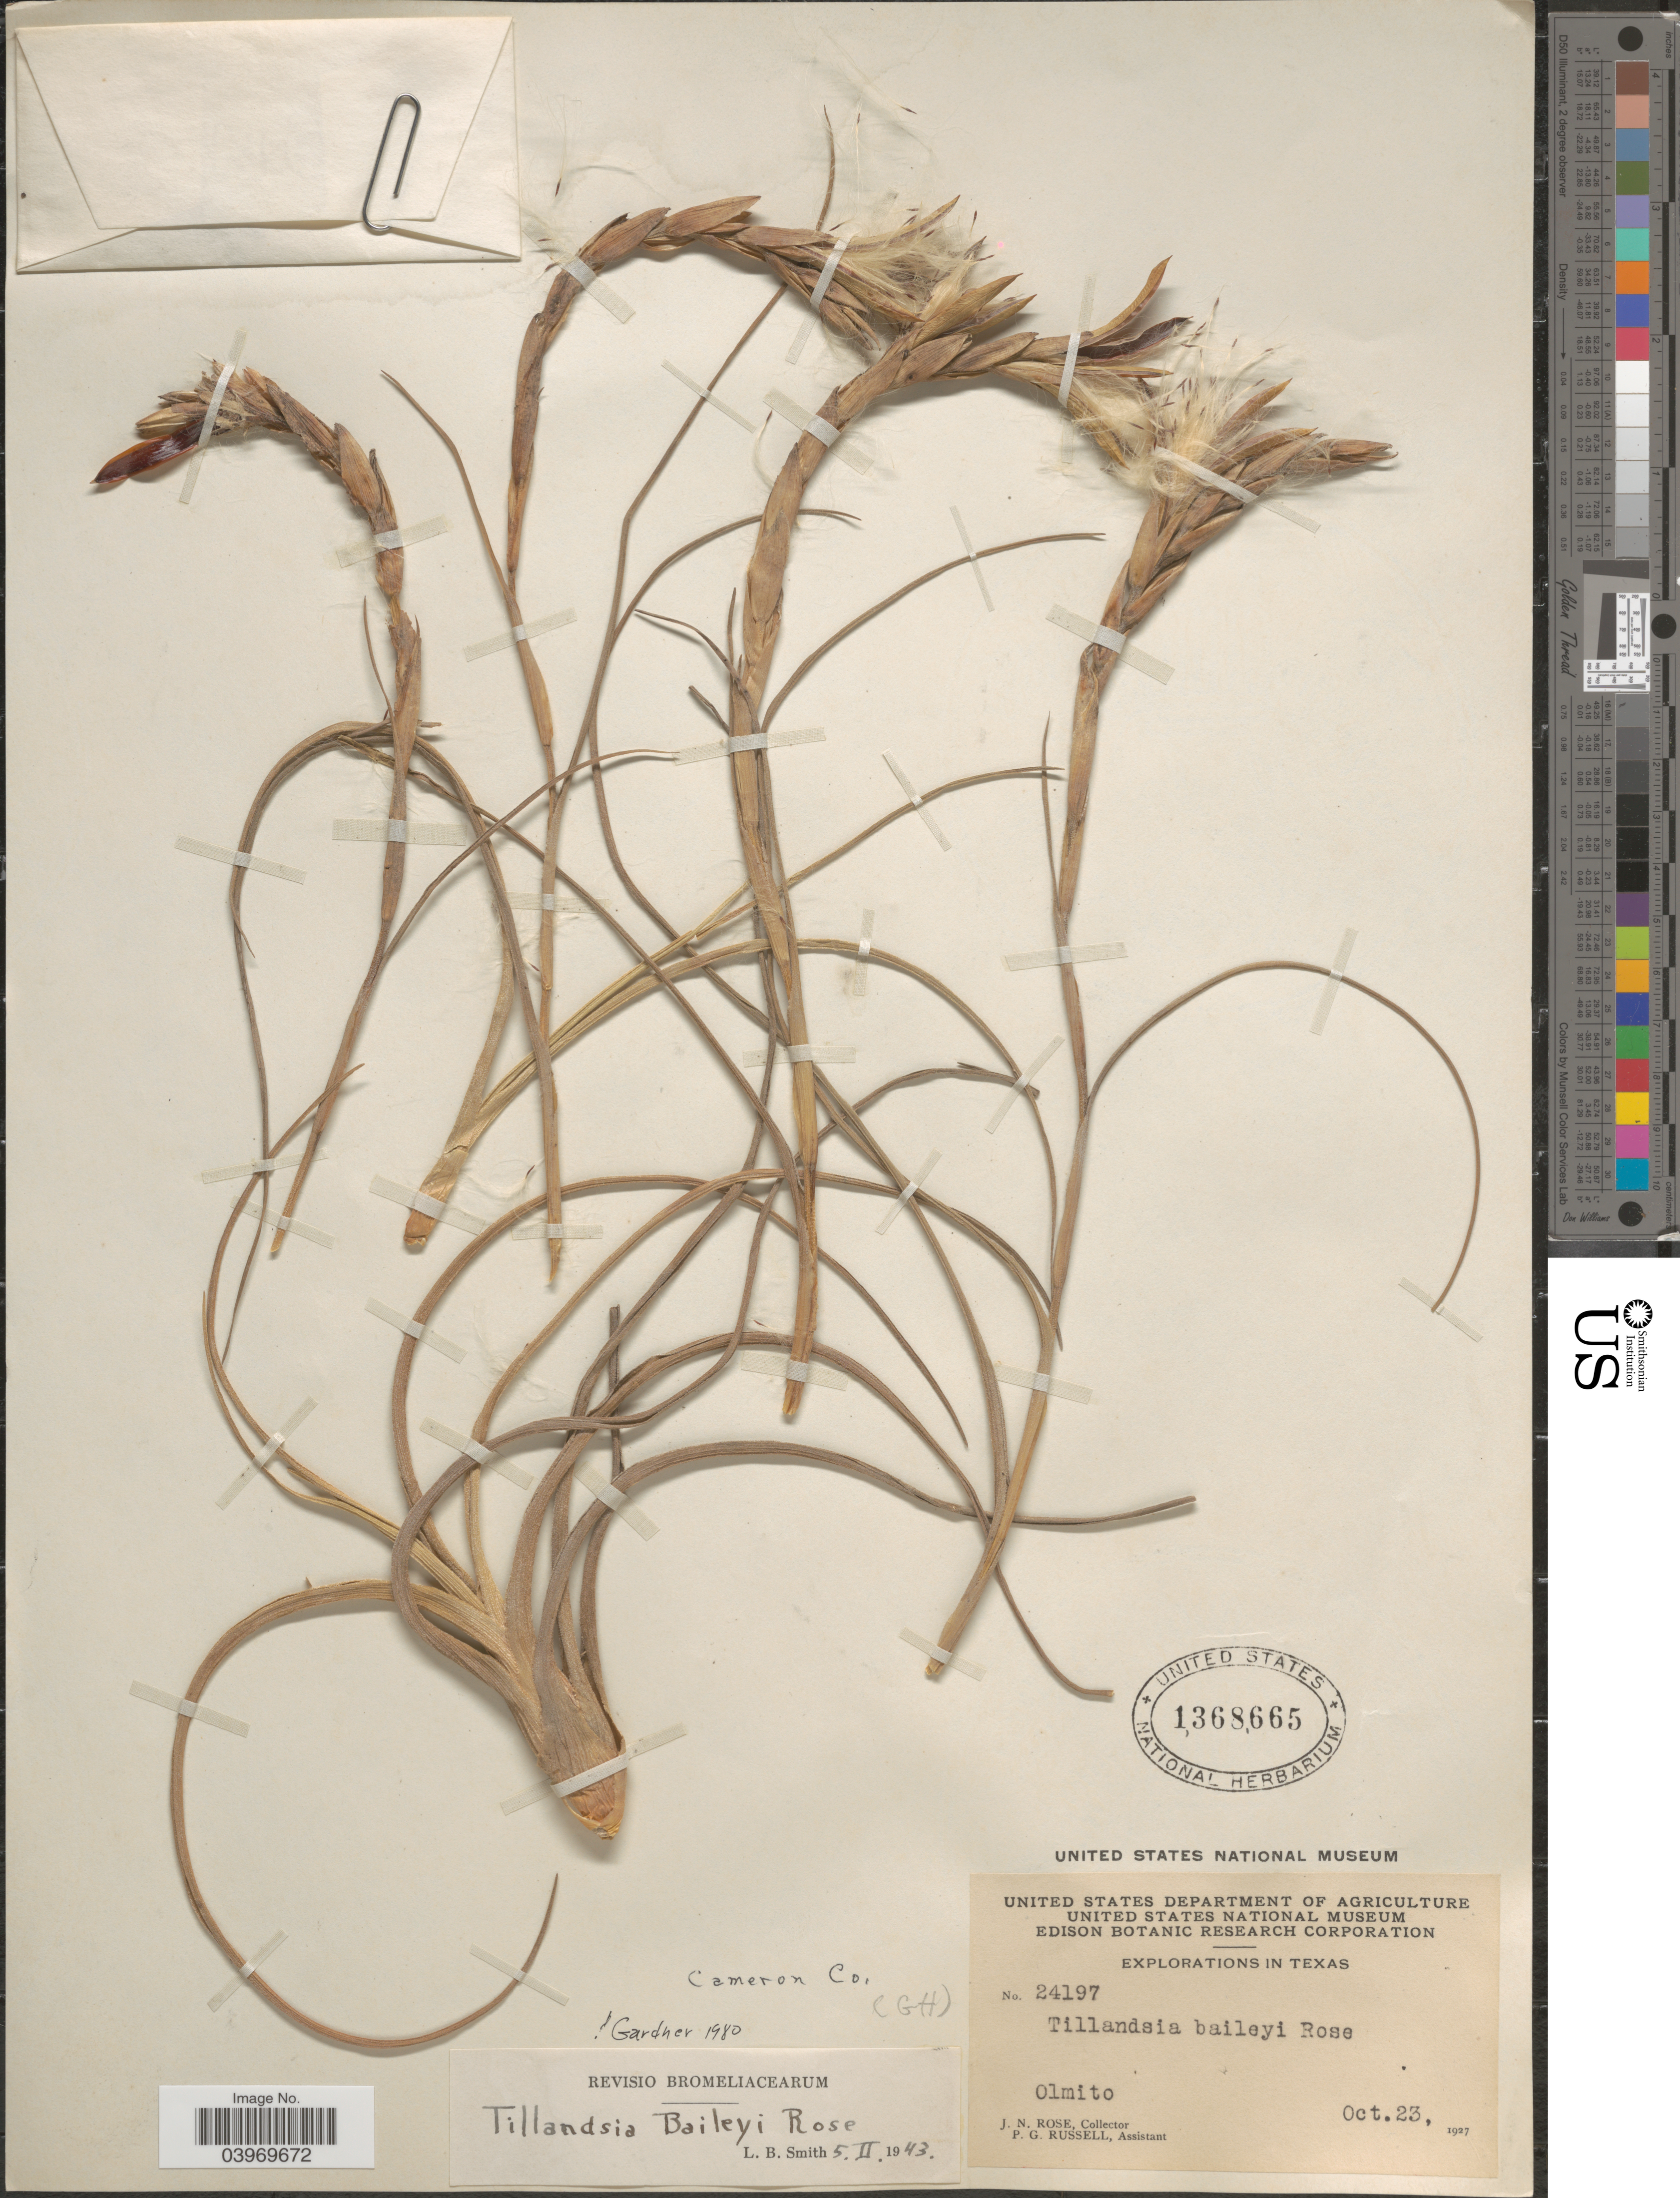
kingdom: Plantae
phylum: Tracheophyta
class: Liliopsida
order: Poales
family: Bromeliaceae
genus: Tillandsia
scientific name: Tillandsia baileyi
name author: Rose ex Small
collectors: J. N. Rose & P. G. Russell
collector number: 24197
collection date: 1927-10-23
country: United States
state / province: Texas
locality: Olmito.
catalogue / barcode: US 1368665